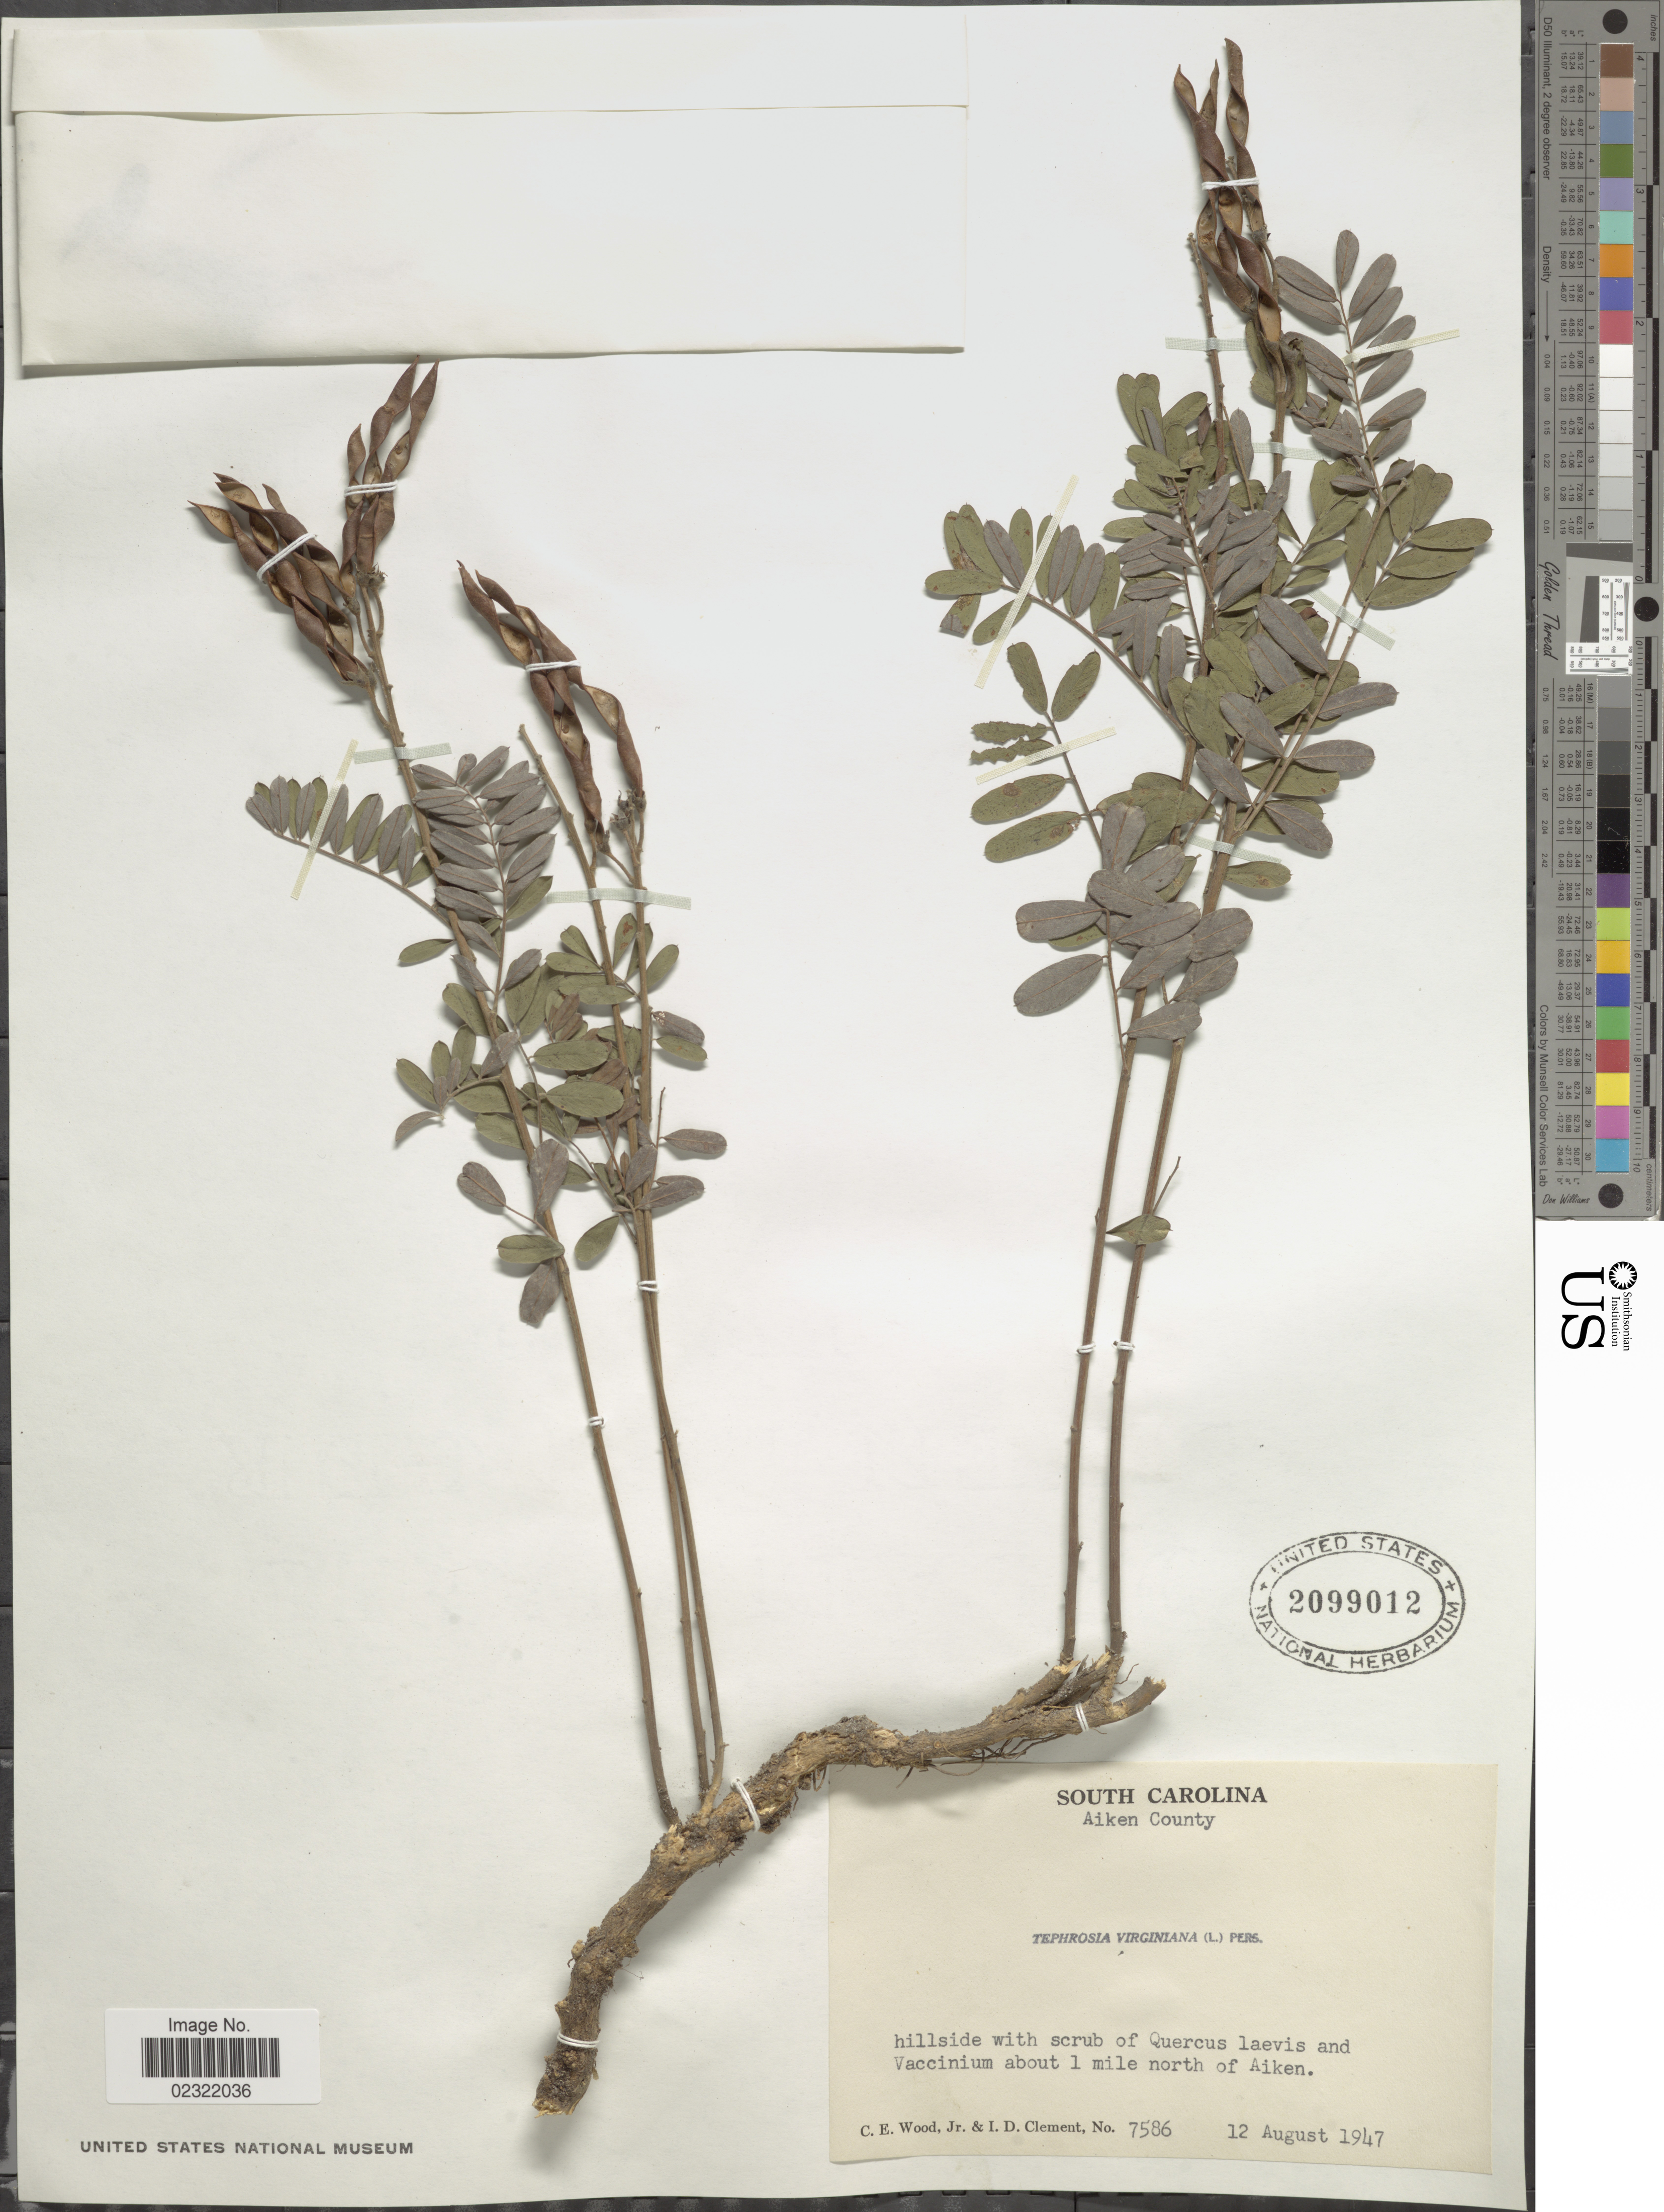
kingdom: Plantae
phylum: Tracheophyta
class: Magnoliopsida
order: Fabales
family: Fabaceae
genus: Tephrosia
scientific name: Tephrosia virginiana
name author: (L.) Pers.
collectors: C. Wood & I. Clement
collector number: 7586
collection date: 1947-08-12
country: United States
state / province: South Carolina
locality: Aiken County, hillside with scrub of Quercus laevis and Vaccinium about 1 mile north of Aiken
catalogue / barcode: US 2099012